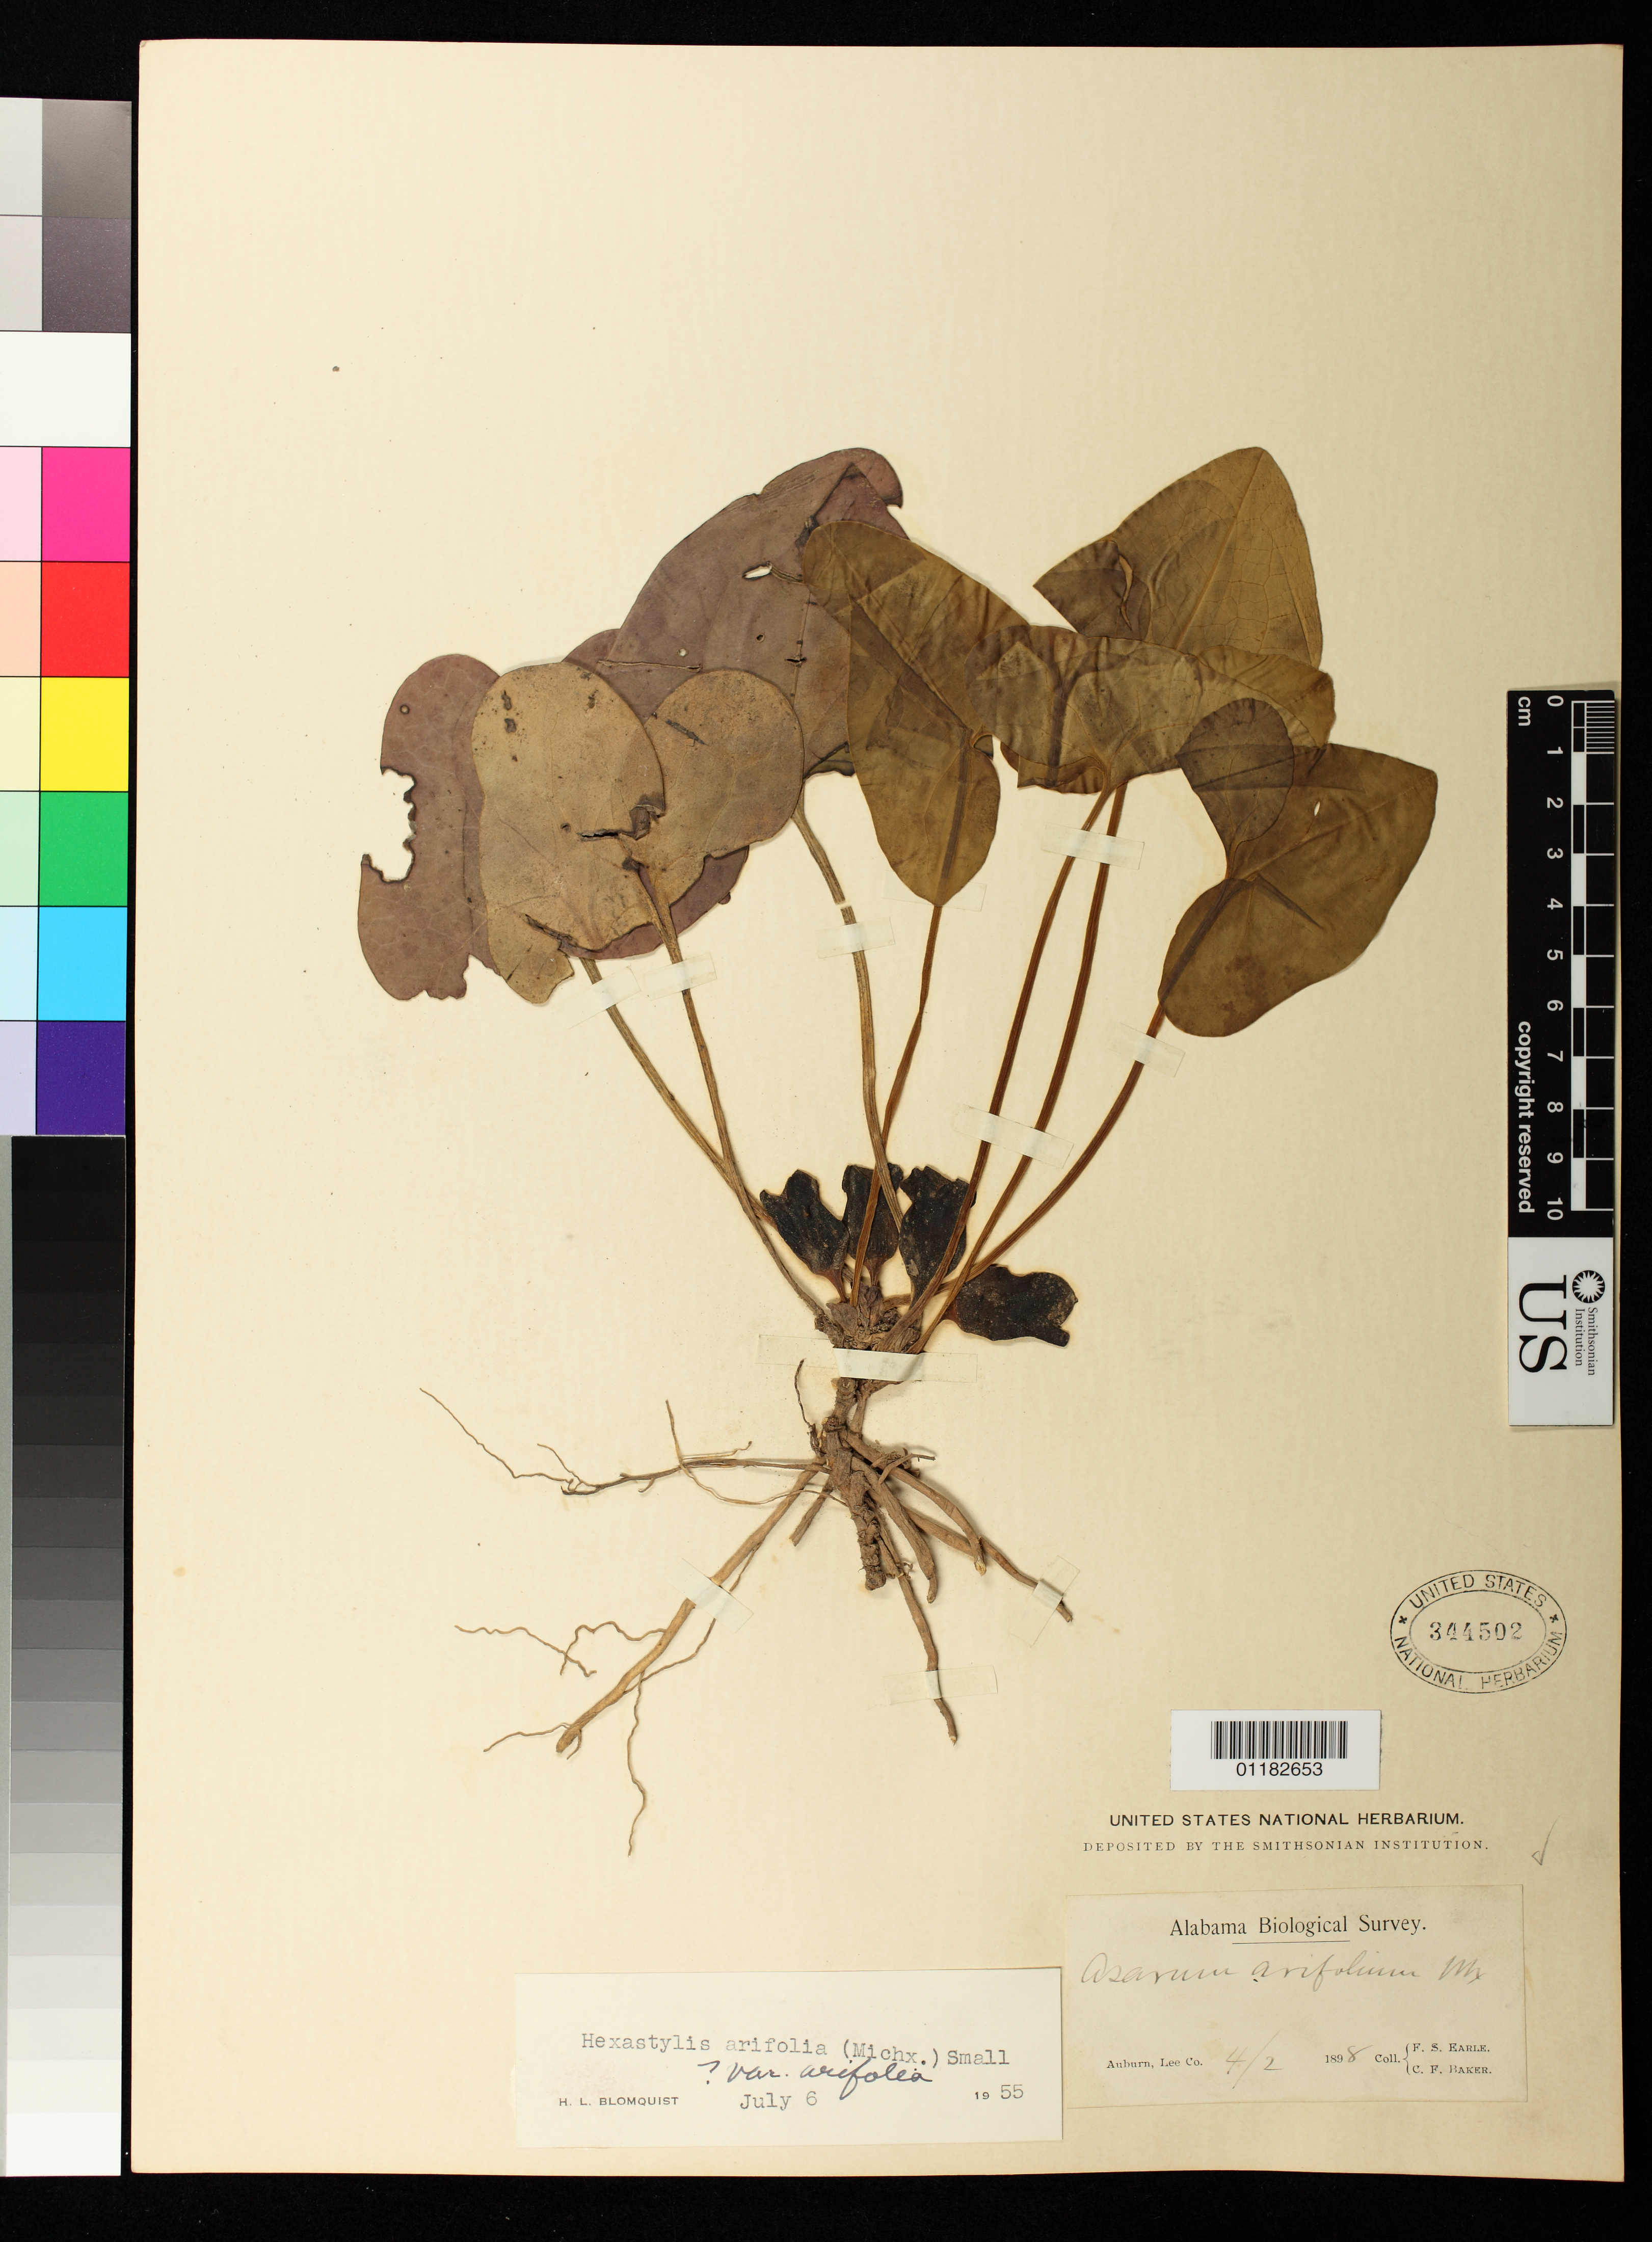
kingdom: Plantae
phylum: Tracheophyta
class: Magnoliopsida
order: Piperales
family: Aristolochiaceae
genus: Hexastylis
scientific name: Hexastylis arifolia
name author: (Michx.) Small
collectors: F. S. Earle & C. F. Haker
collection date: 1898-04-02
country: United States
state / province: Alabama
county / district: Lee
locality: Auburn, Lee County.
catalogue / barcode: US 344502